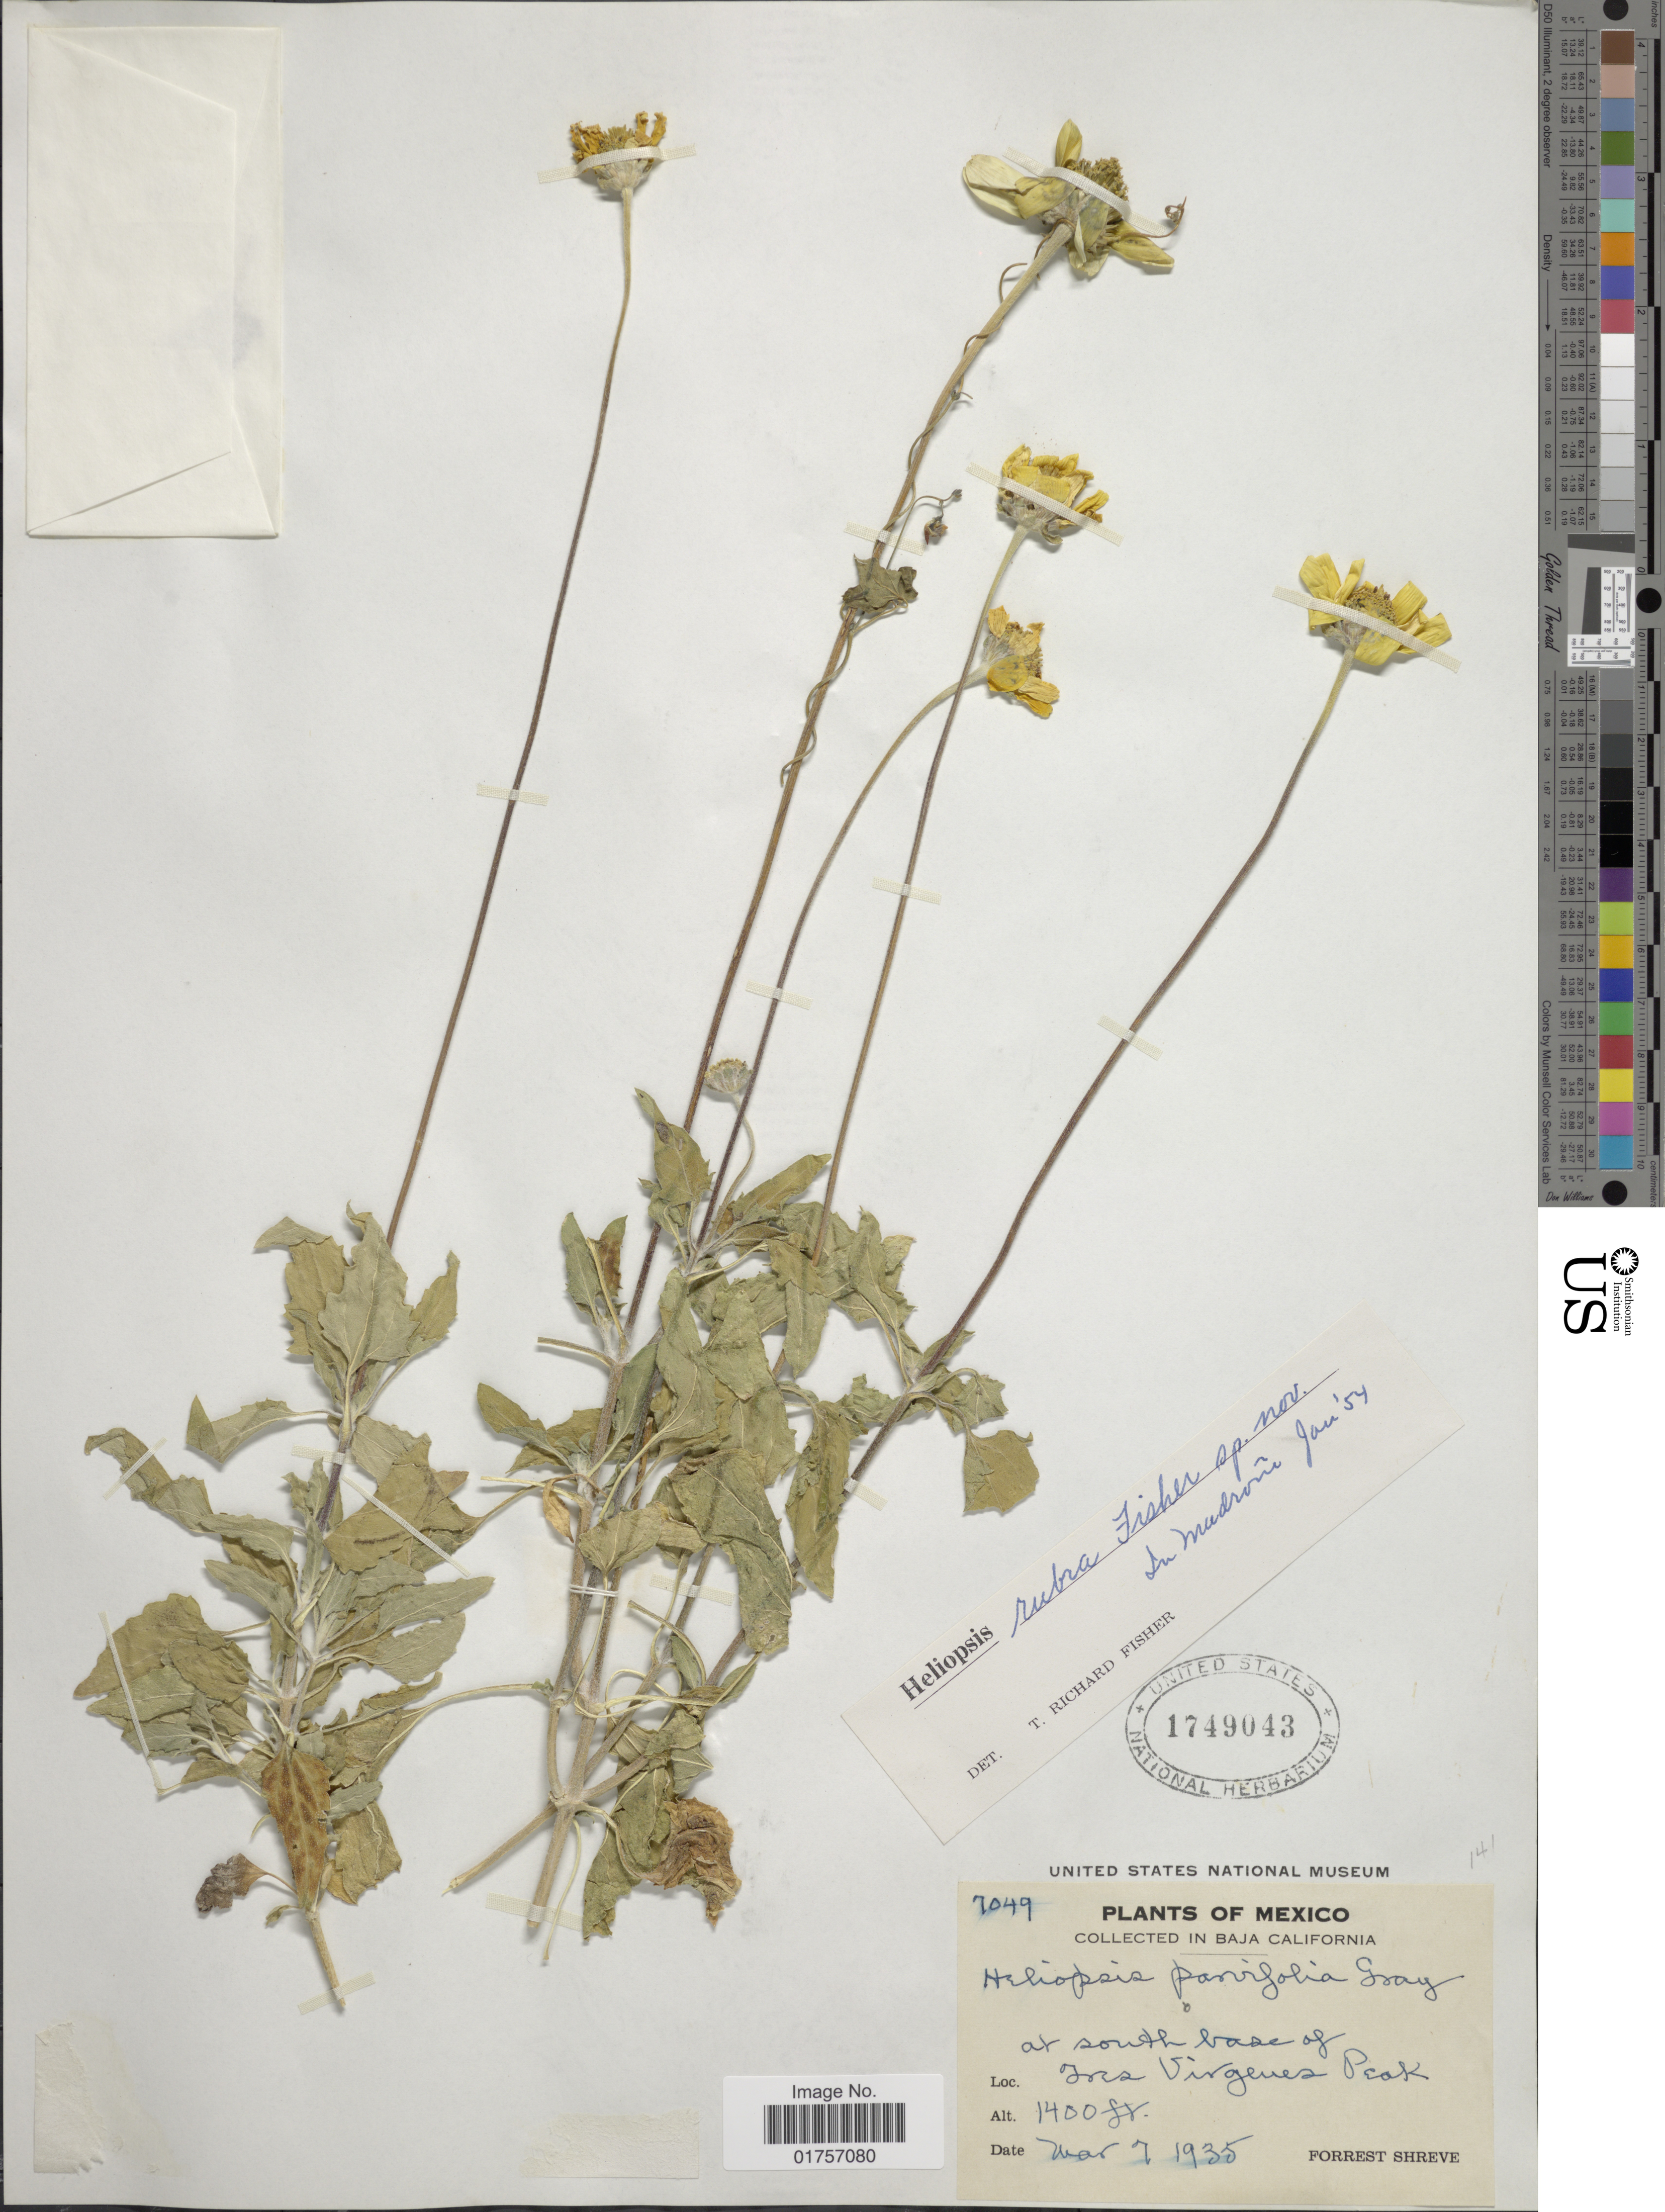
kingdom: Plantae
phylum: Tracheophyta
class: Magnoliopsida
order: Asterales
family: Asteraceae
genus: Heliopsis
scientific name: Heliopsis rubra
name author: T.R. Fisher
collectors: F. Shreve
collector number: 7049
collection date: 1935-03-07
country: Mexico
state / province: Baja California Sur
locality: At south base of Joes Virgenes Peak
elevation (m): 427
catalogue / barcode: US 1749043